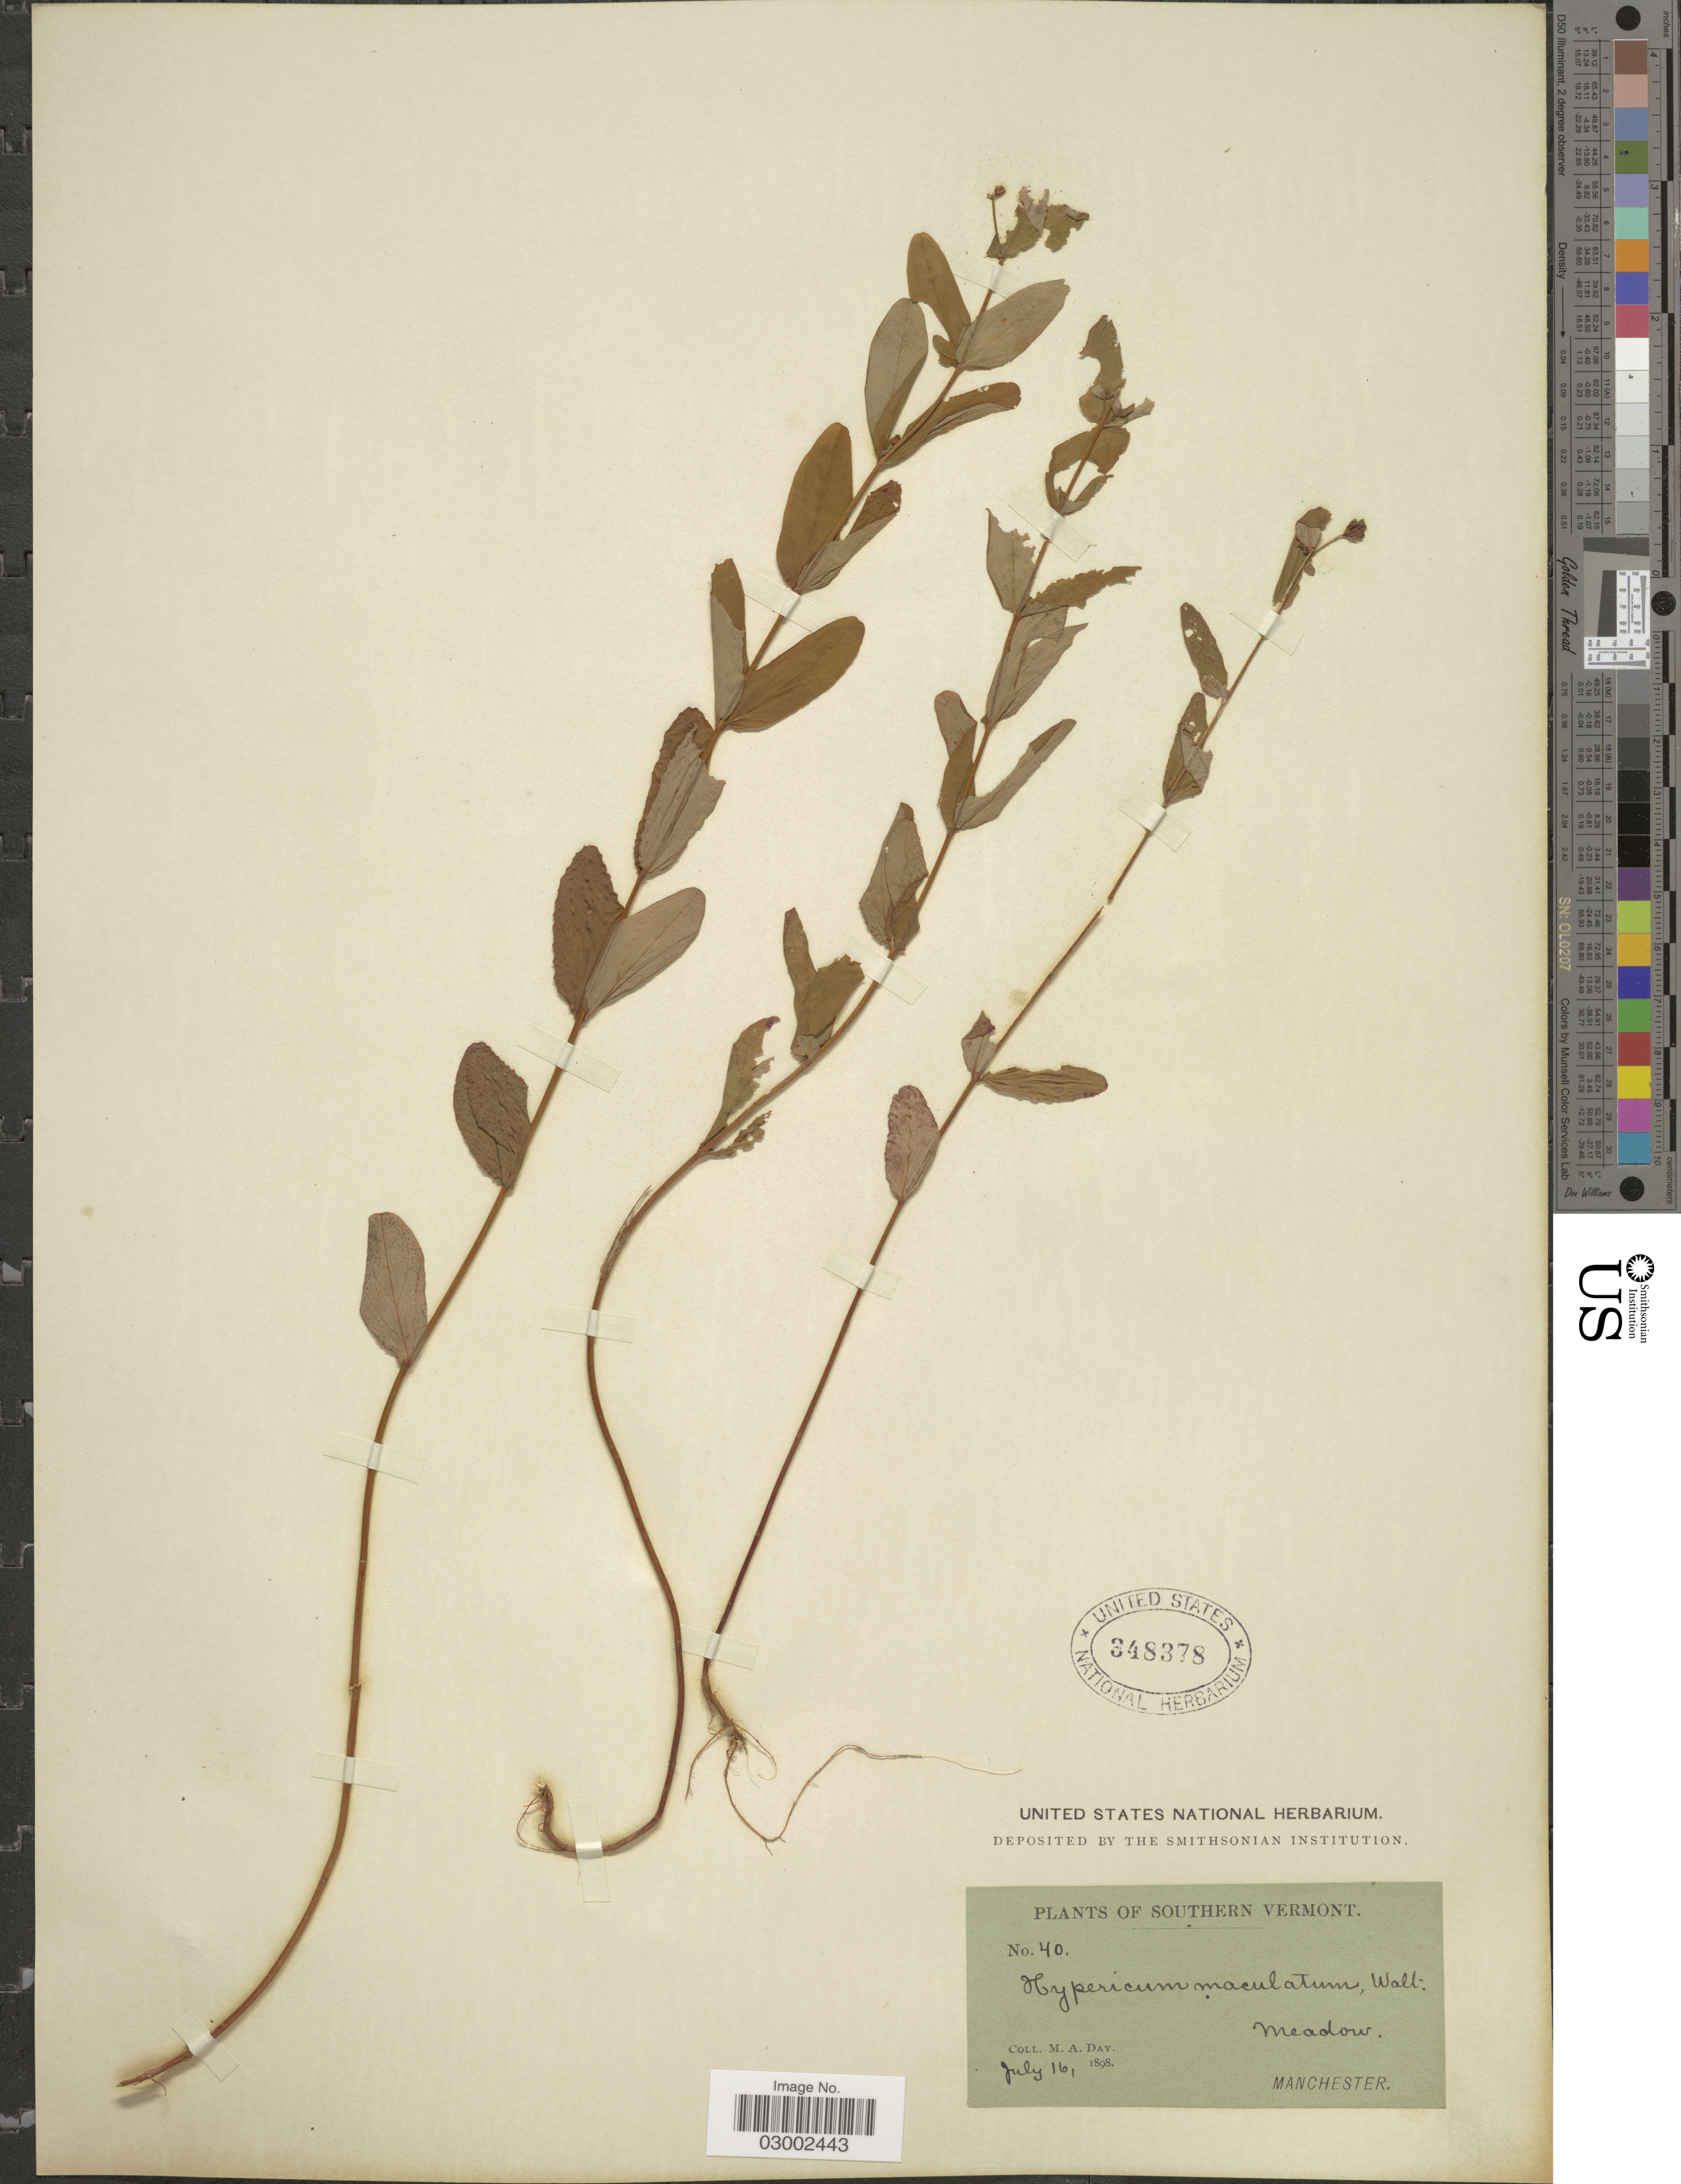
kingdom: Plantae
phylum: Tracheophyta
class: Magnoliopsida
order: Malpighiales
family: Hypericaceae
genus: Hypericum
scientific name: Hypericum punctatum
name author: Lam.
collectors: M. Day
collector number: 40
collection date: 1898-07-16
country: United States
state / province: Vermont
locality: Southern Vermont.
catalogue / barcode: US 348378